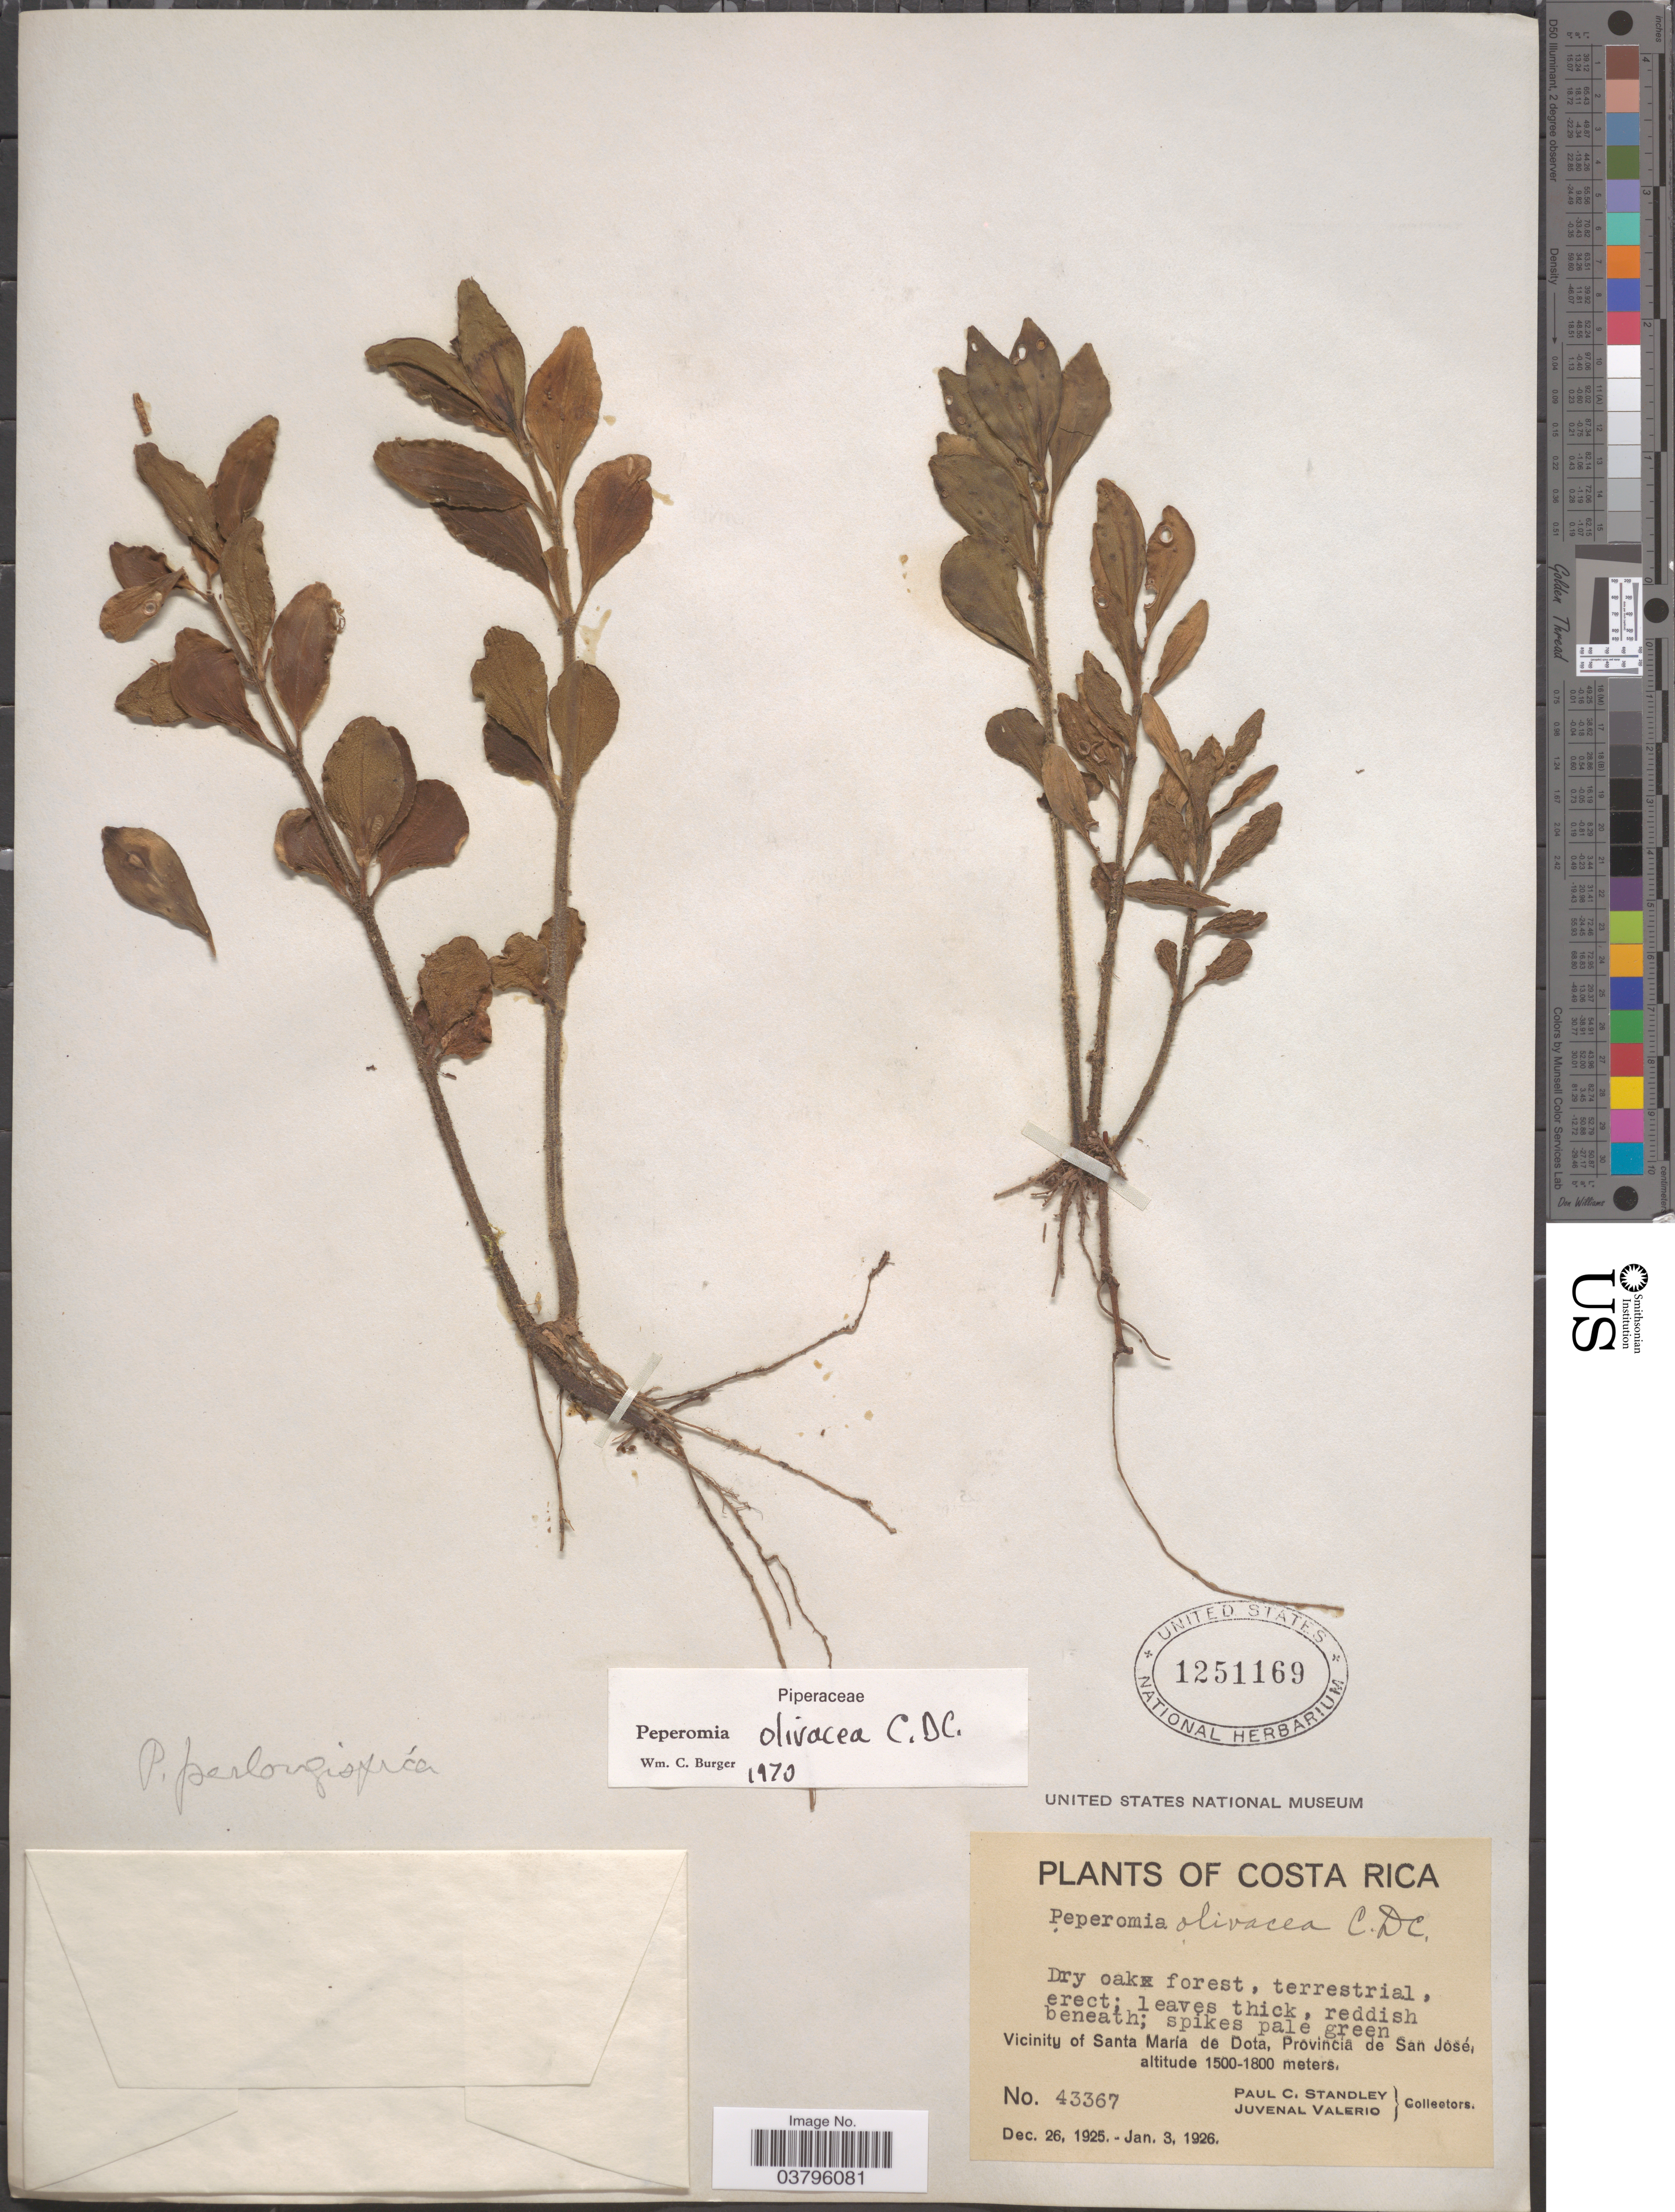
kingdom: Plantae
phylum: Tracheophyta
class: Magnoliopsida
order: Piperales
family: Piperaceae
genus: Peperomia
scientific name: Peperomia olivacea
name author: C. DC.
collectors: P. C. Standley & J. Valerio R.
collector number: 43367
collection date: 1925-12-26/1926-01-03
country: Costa Rica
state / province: San José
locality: Vicinity of Santa María de Dota.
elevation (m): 1500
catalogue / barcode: US 1251169